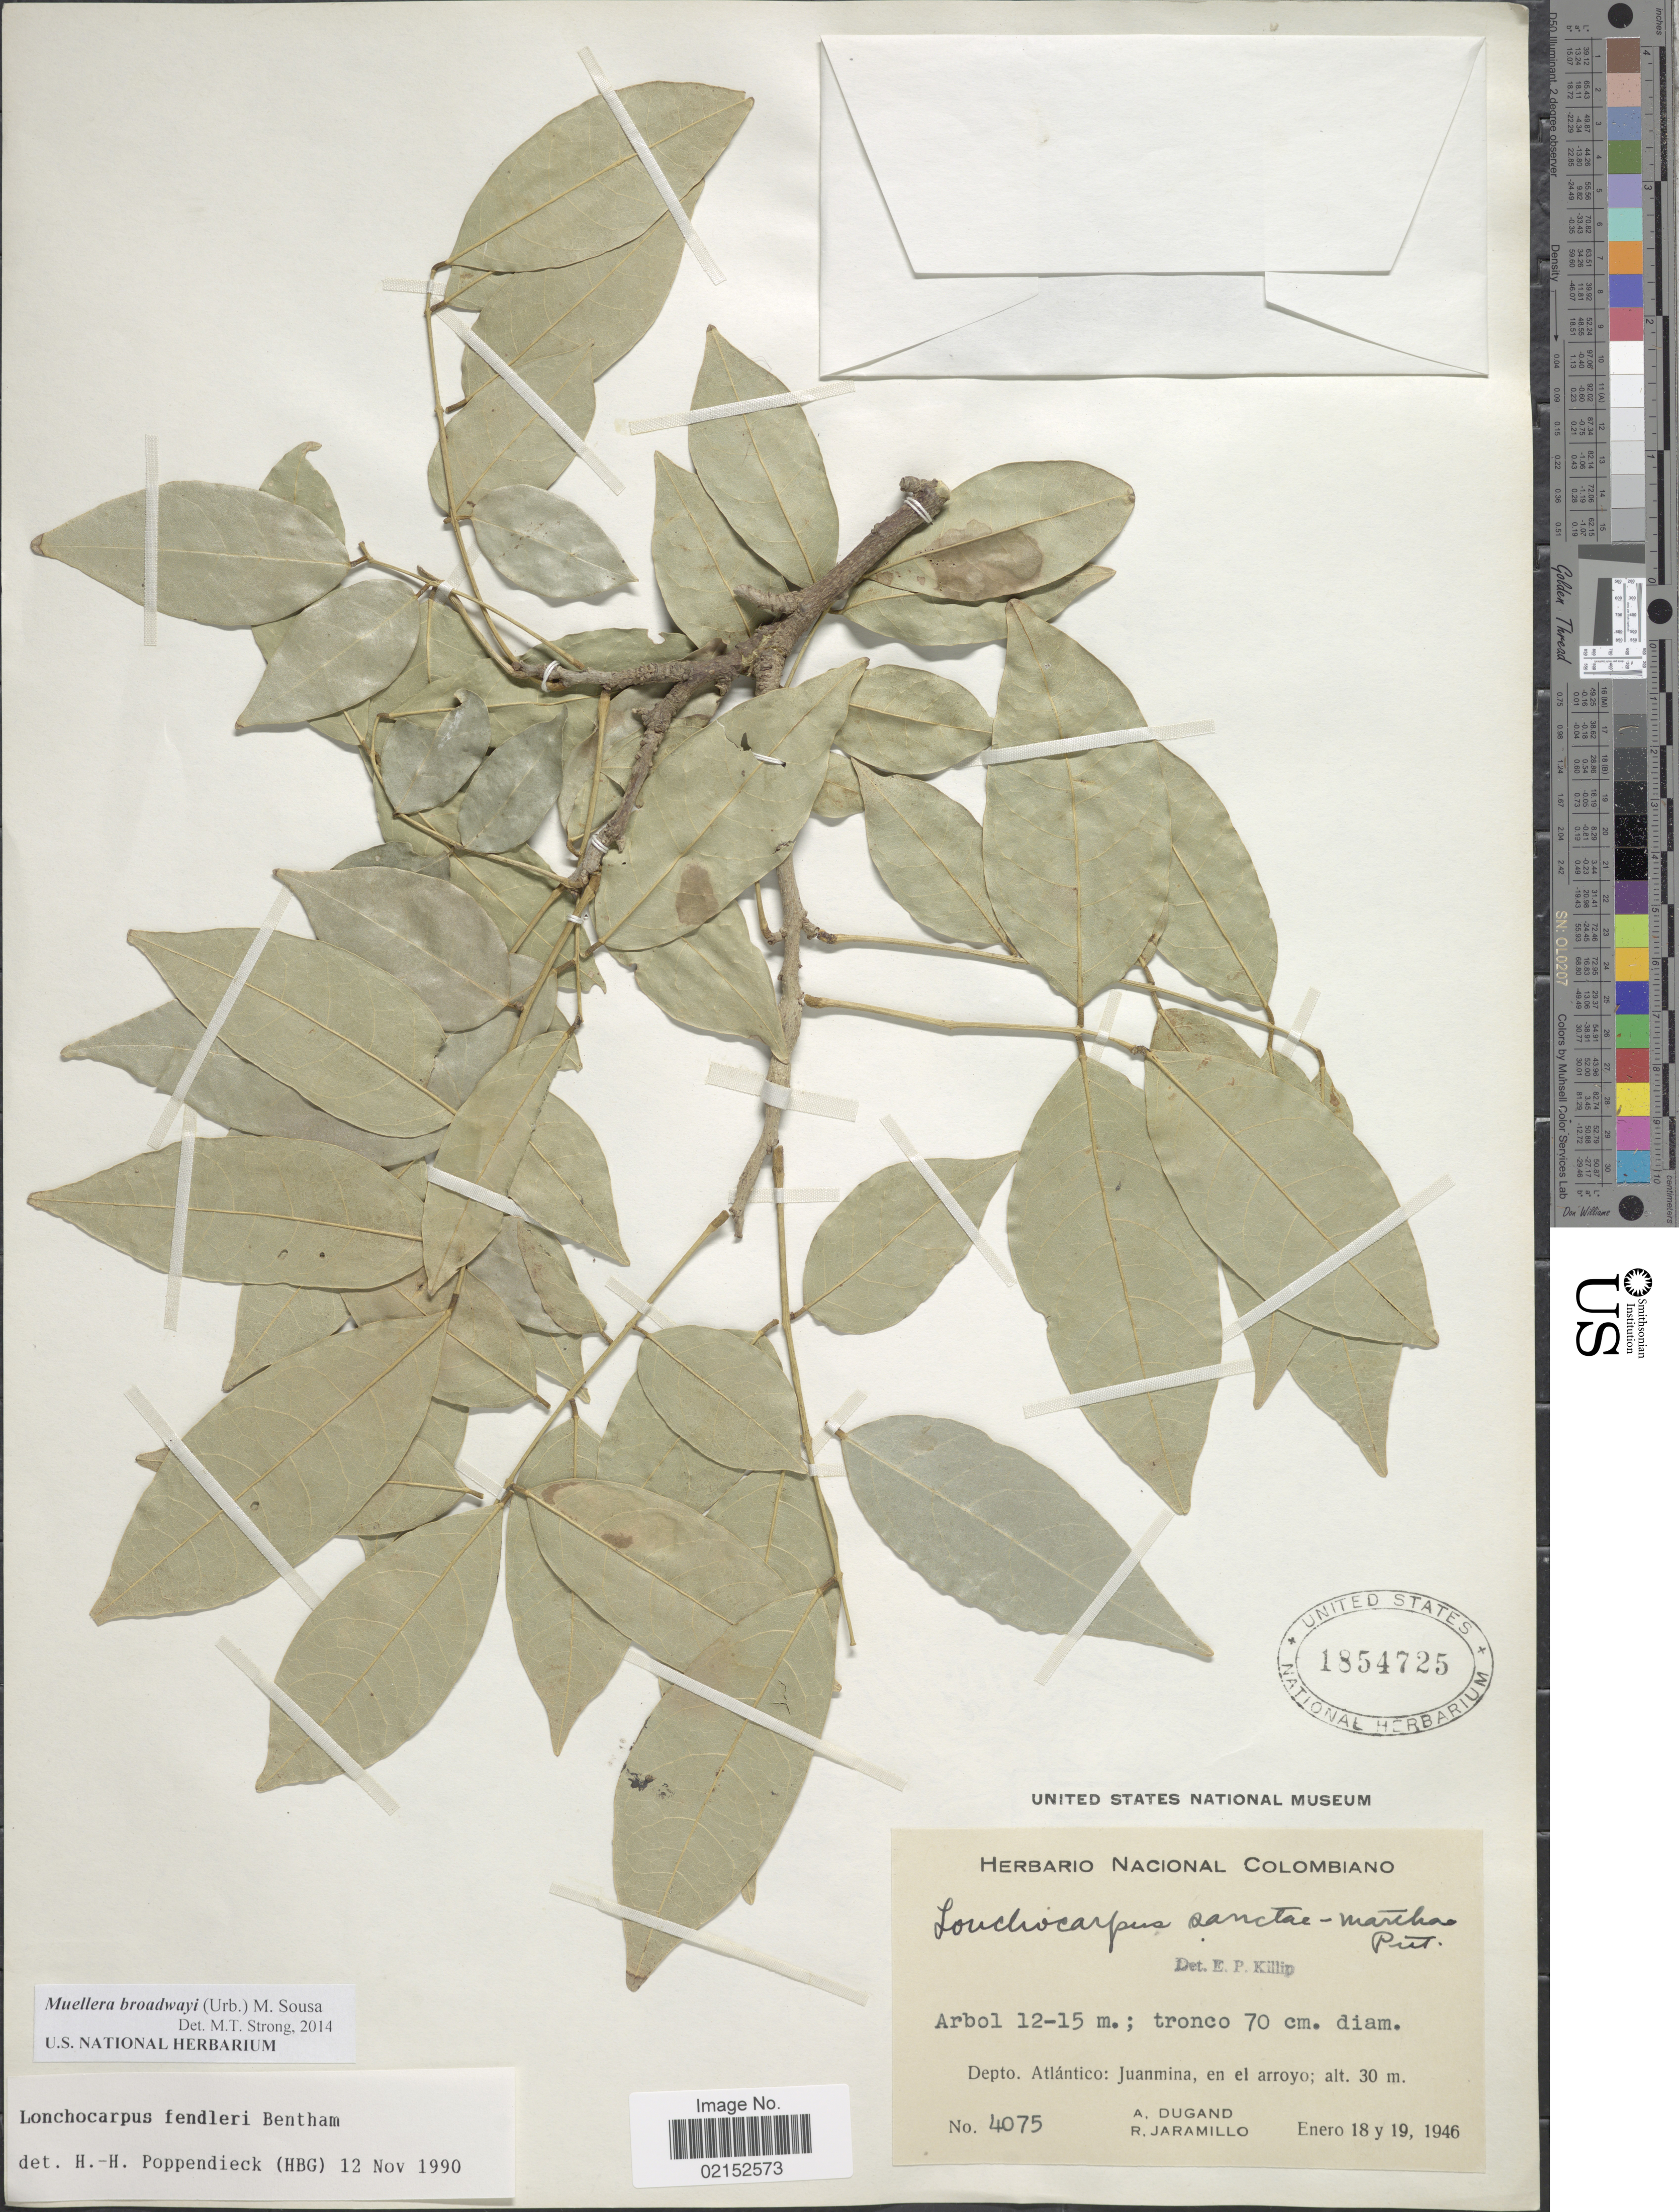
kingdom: Plantae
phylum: Tracheophyta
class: Magnoliopsida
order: Fabales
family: Fabaceae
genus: Muellera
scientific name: Muellera broadwayi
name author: (Urb.) M. Sousa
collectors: A. Dugand & R. Jaramillo M.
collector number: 4075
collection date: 1946-01-18/1946-01-19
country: Colombia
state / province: Atlántico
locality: Juanmina, en al arroyo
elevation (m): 30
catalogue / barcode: US 1854725